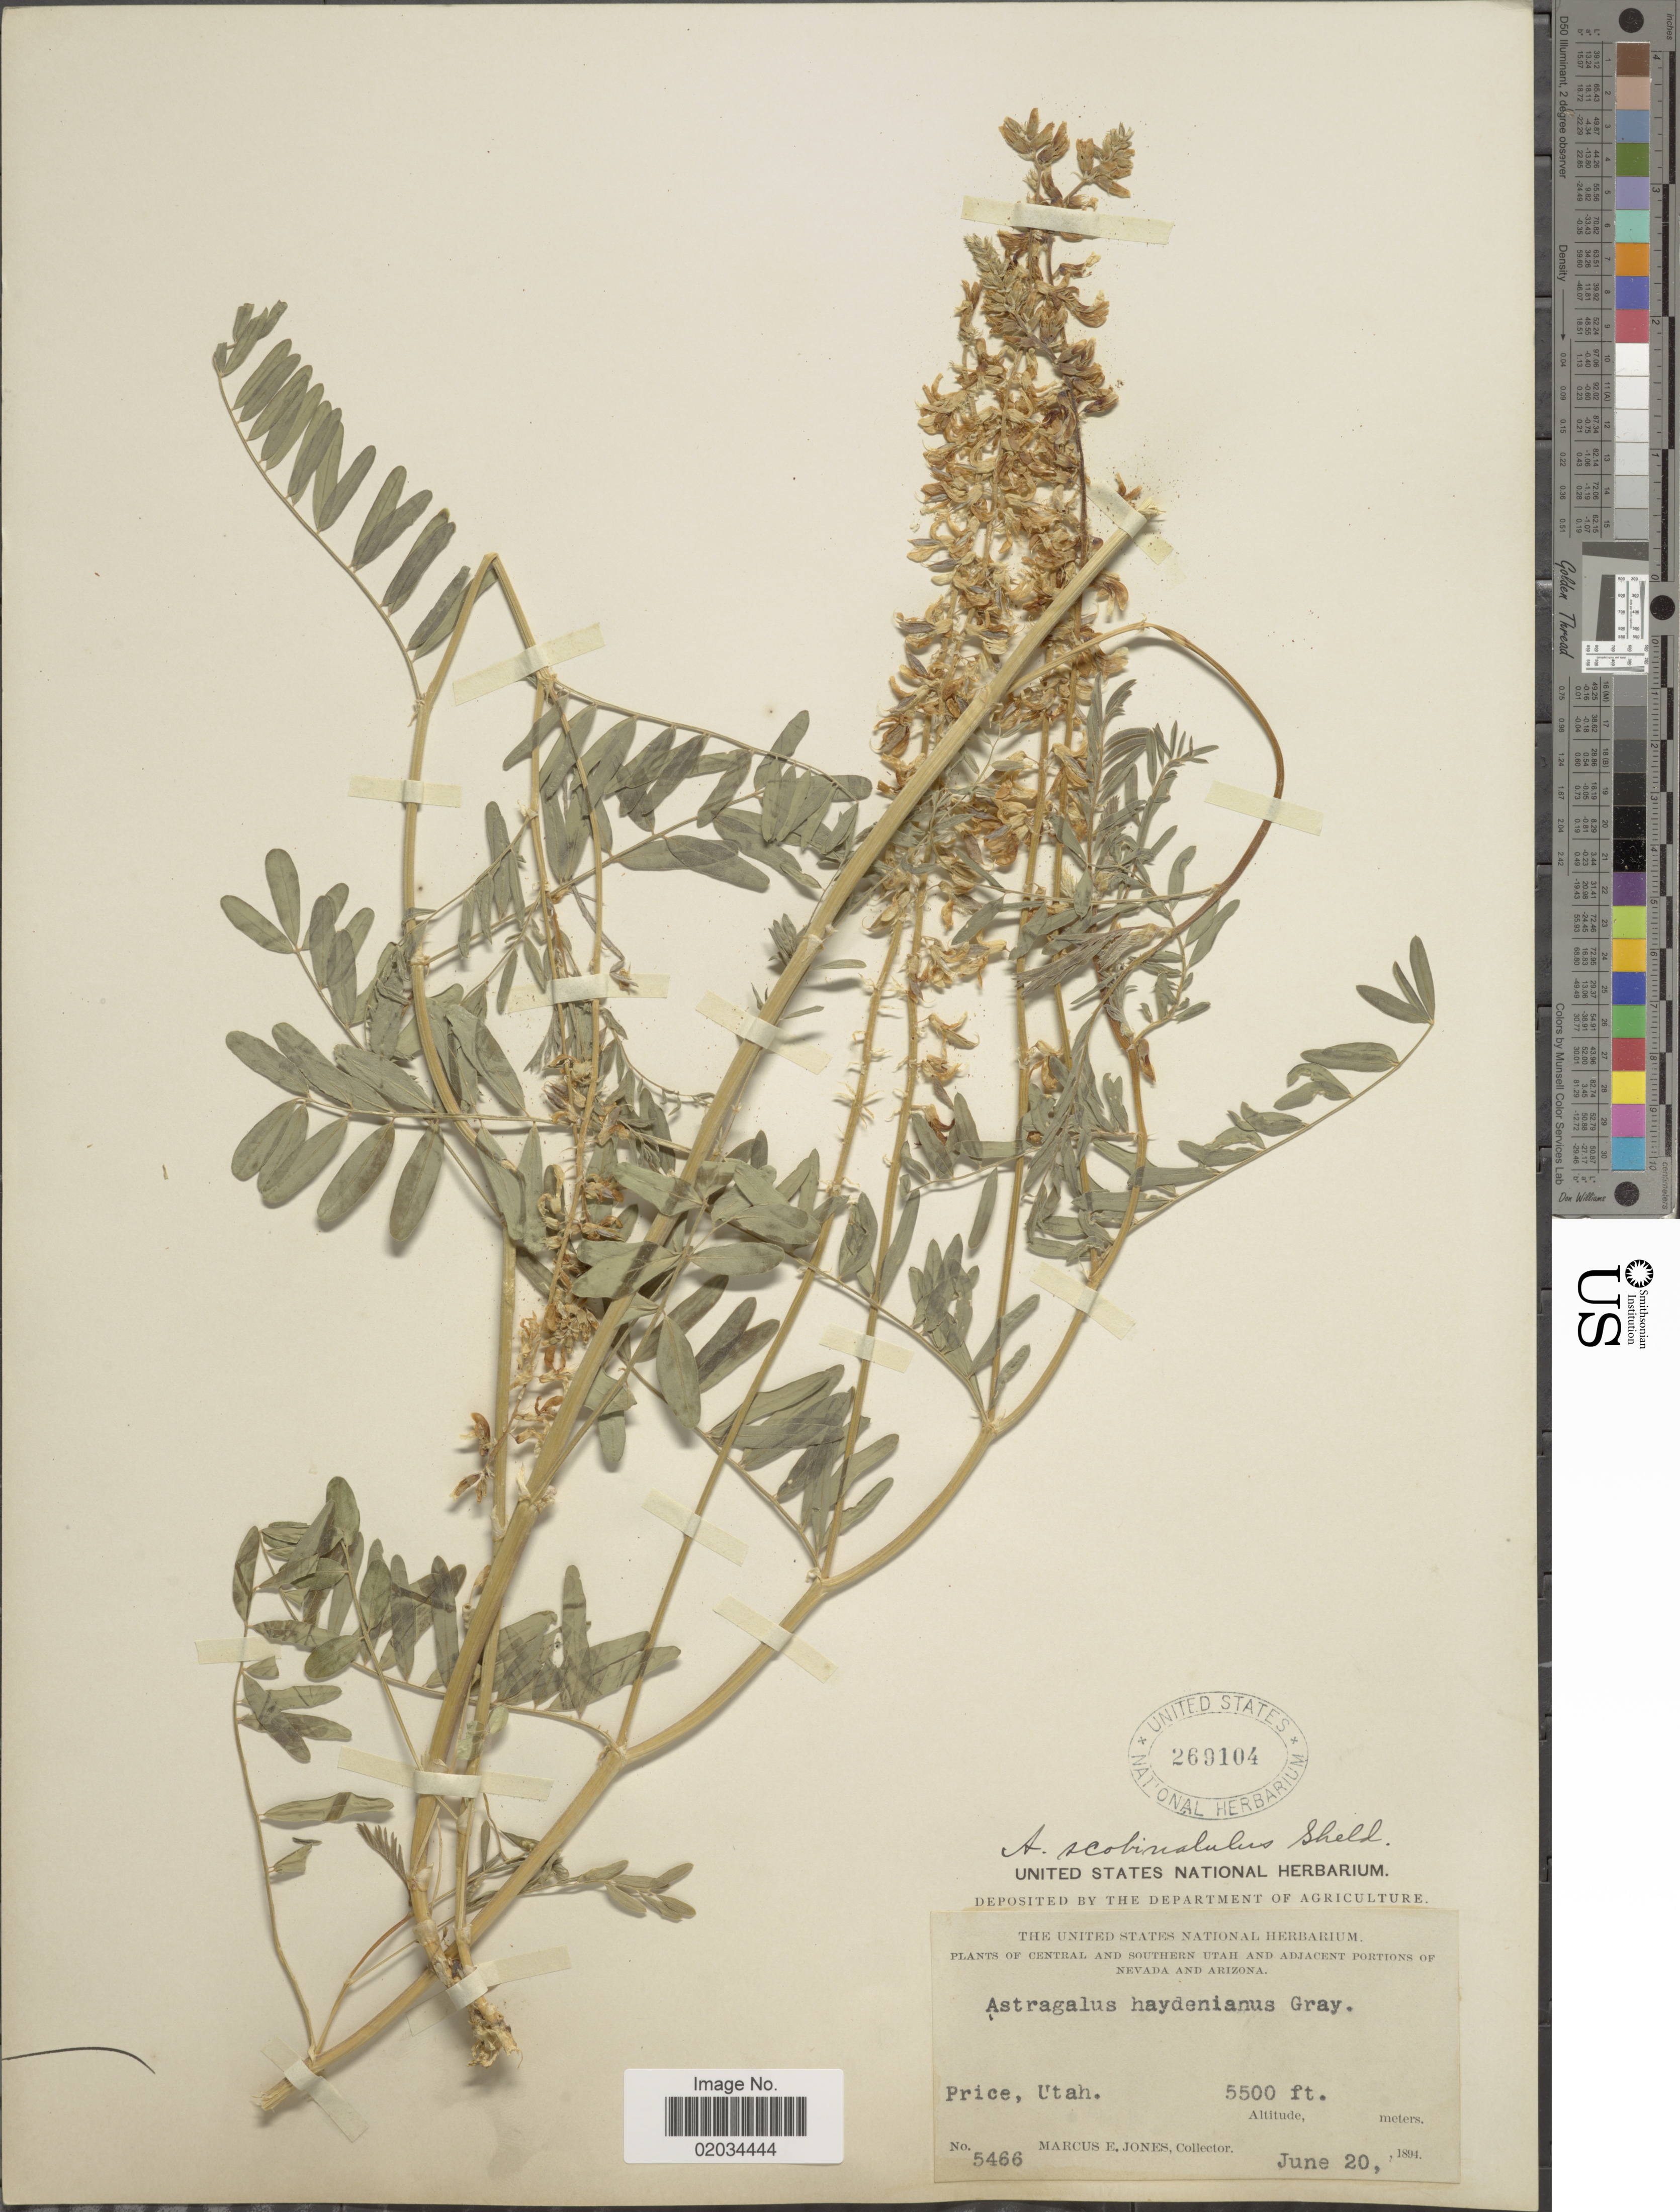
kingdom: Plantae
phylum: Tracheophyta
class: Magnoliopsida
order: Fabales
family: Fabaceae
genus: Astragalus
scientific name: Astragalus scobinatulus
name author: E. Sheld.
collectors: M. E. Jones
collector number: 5466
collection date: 1894-06-20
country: United States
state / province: Utah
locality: Central and Southern Utah and adjacent portions, Price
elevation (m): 1676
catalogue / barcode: US 269104